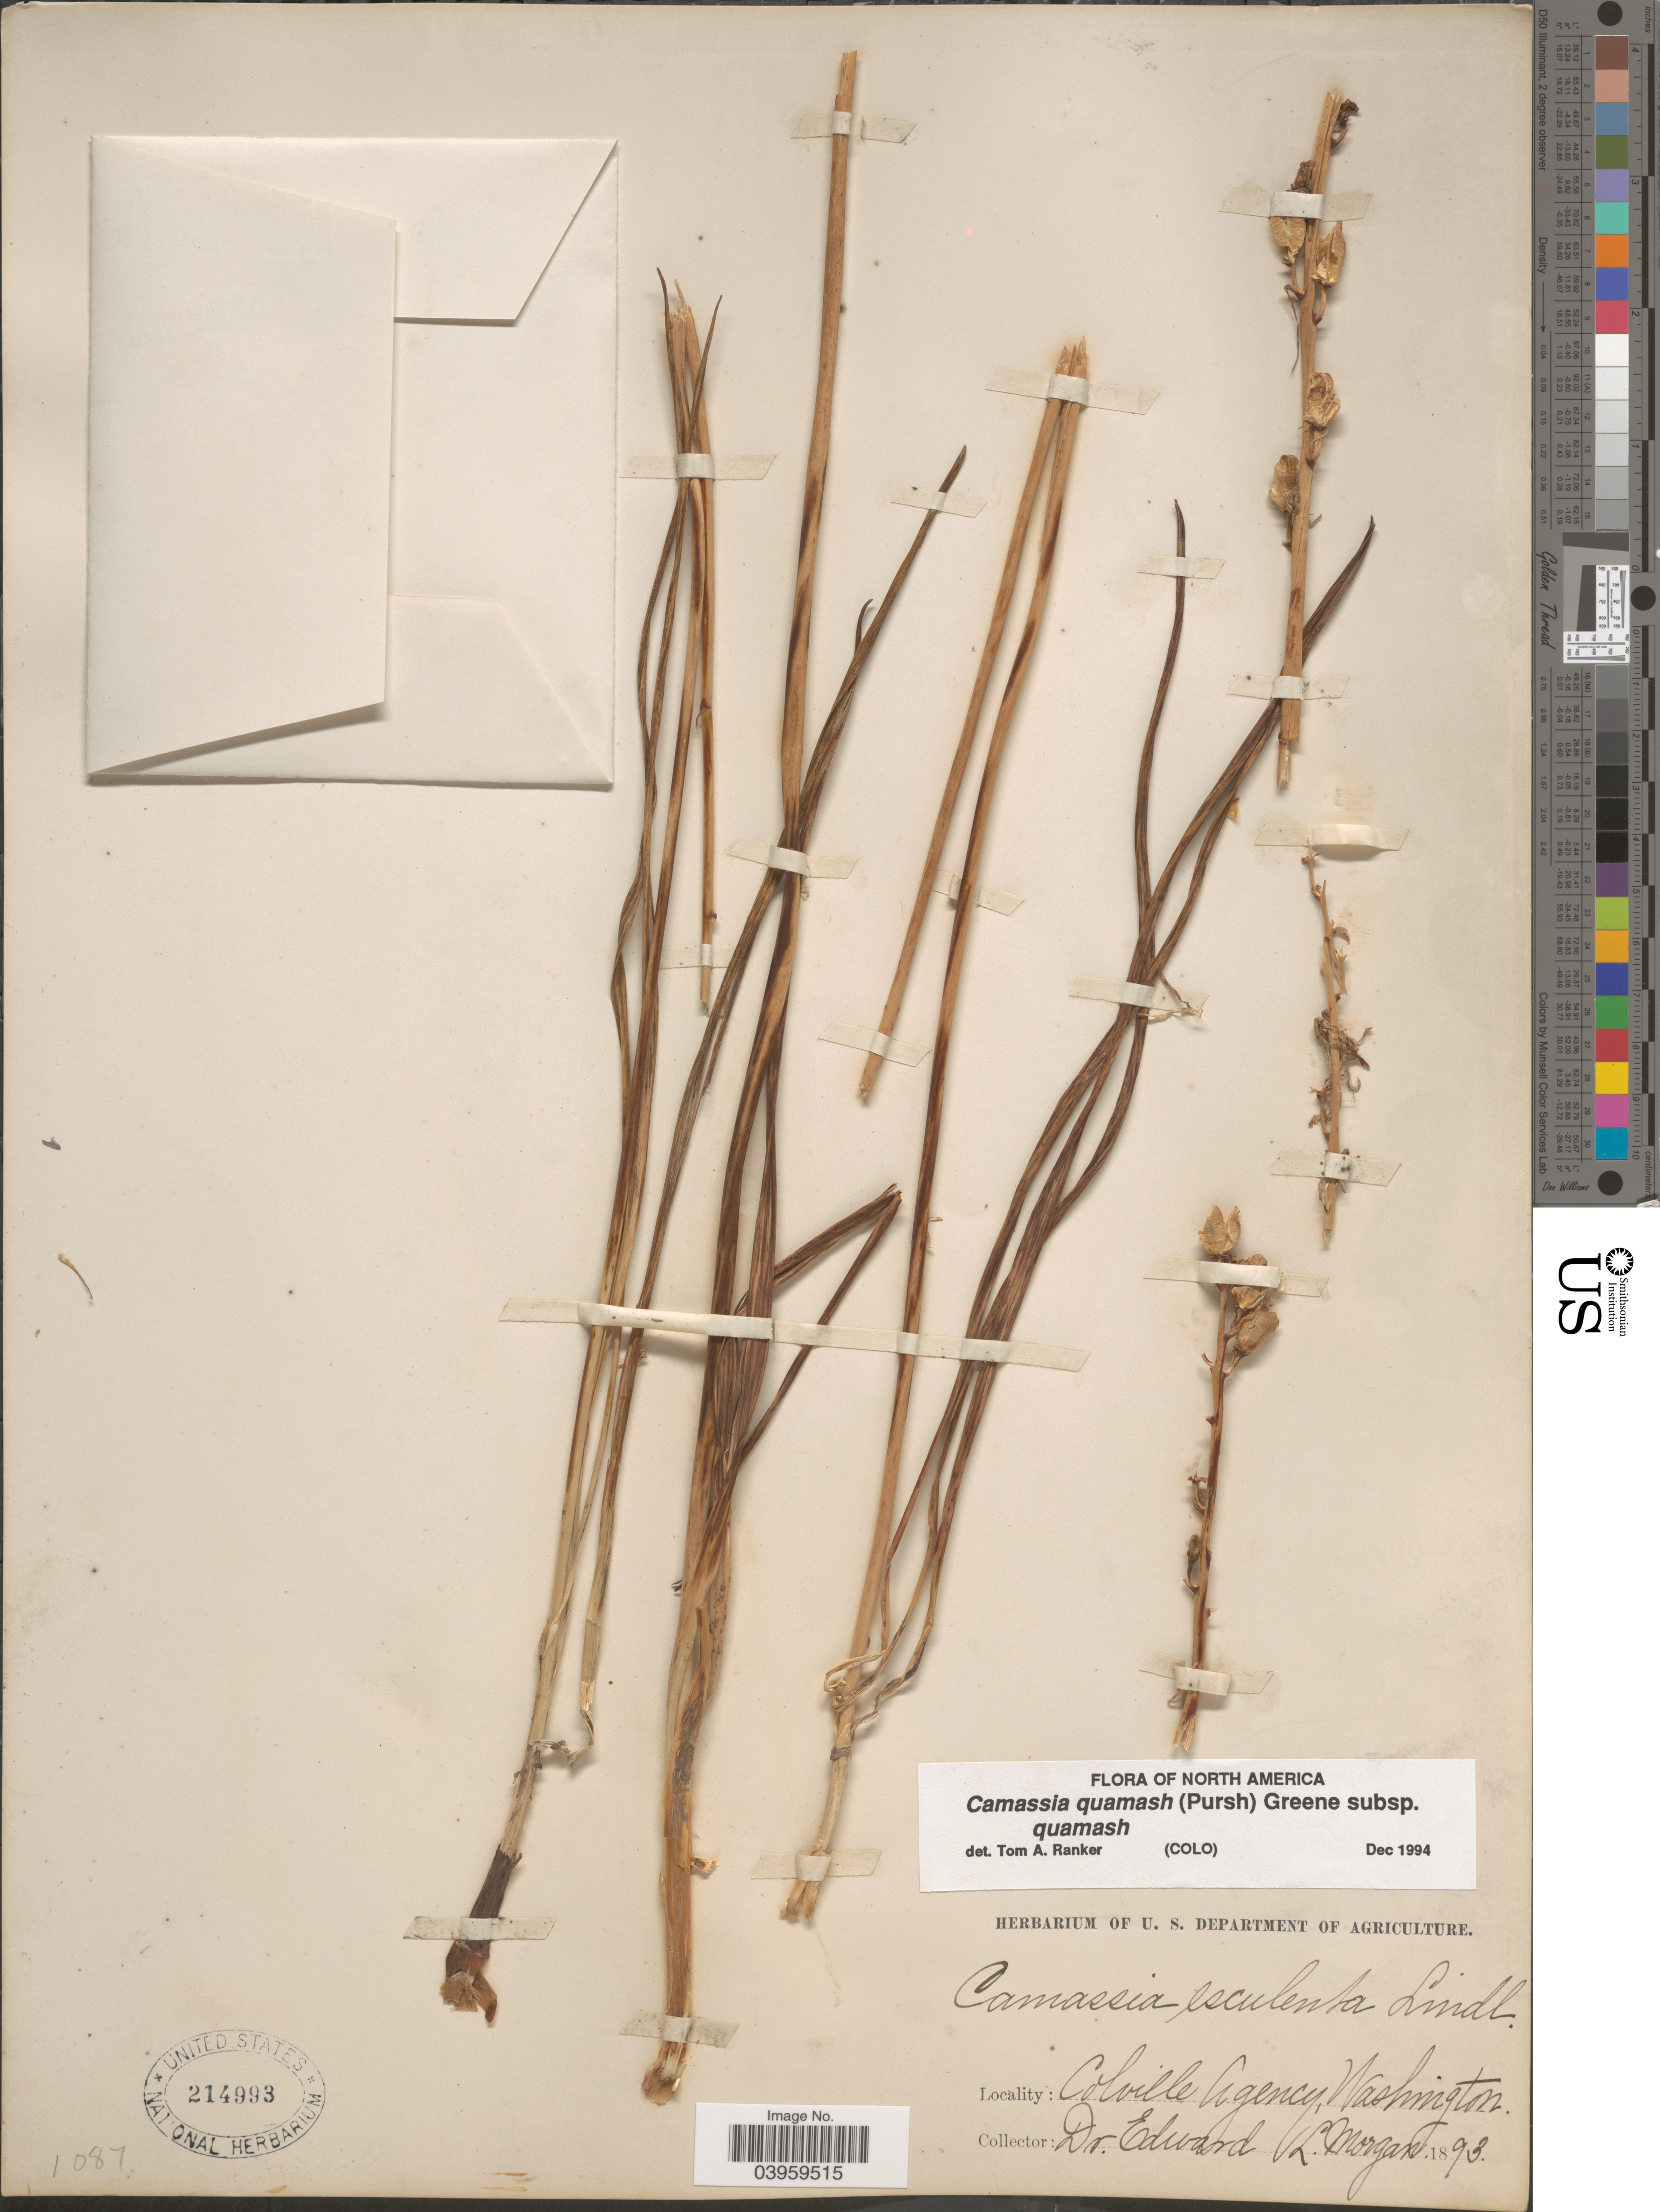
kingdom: Plantae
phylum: Tracheophyta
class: Liliopsida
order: Asparagales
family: Asparagaceae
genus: Camassia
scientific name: Camassia quamash subsp. quamash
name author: (Pursh) Greene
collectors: E. Morgan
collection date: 1893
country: United States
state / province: Washington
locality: Colville Agency.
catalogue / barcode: US 214993